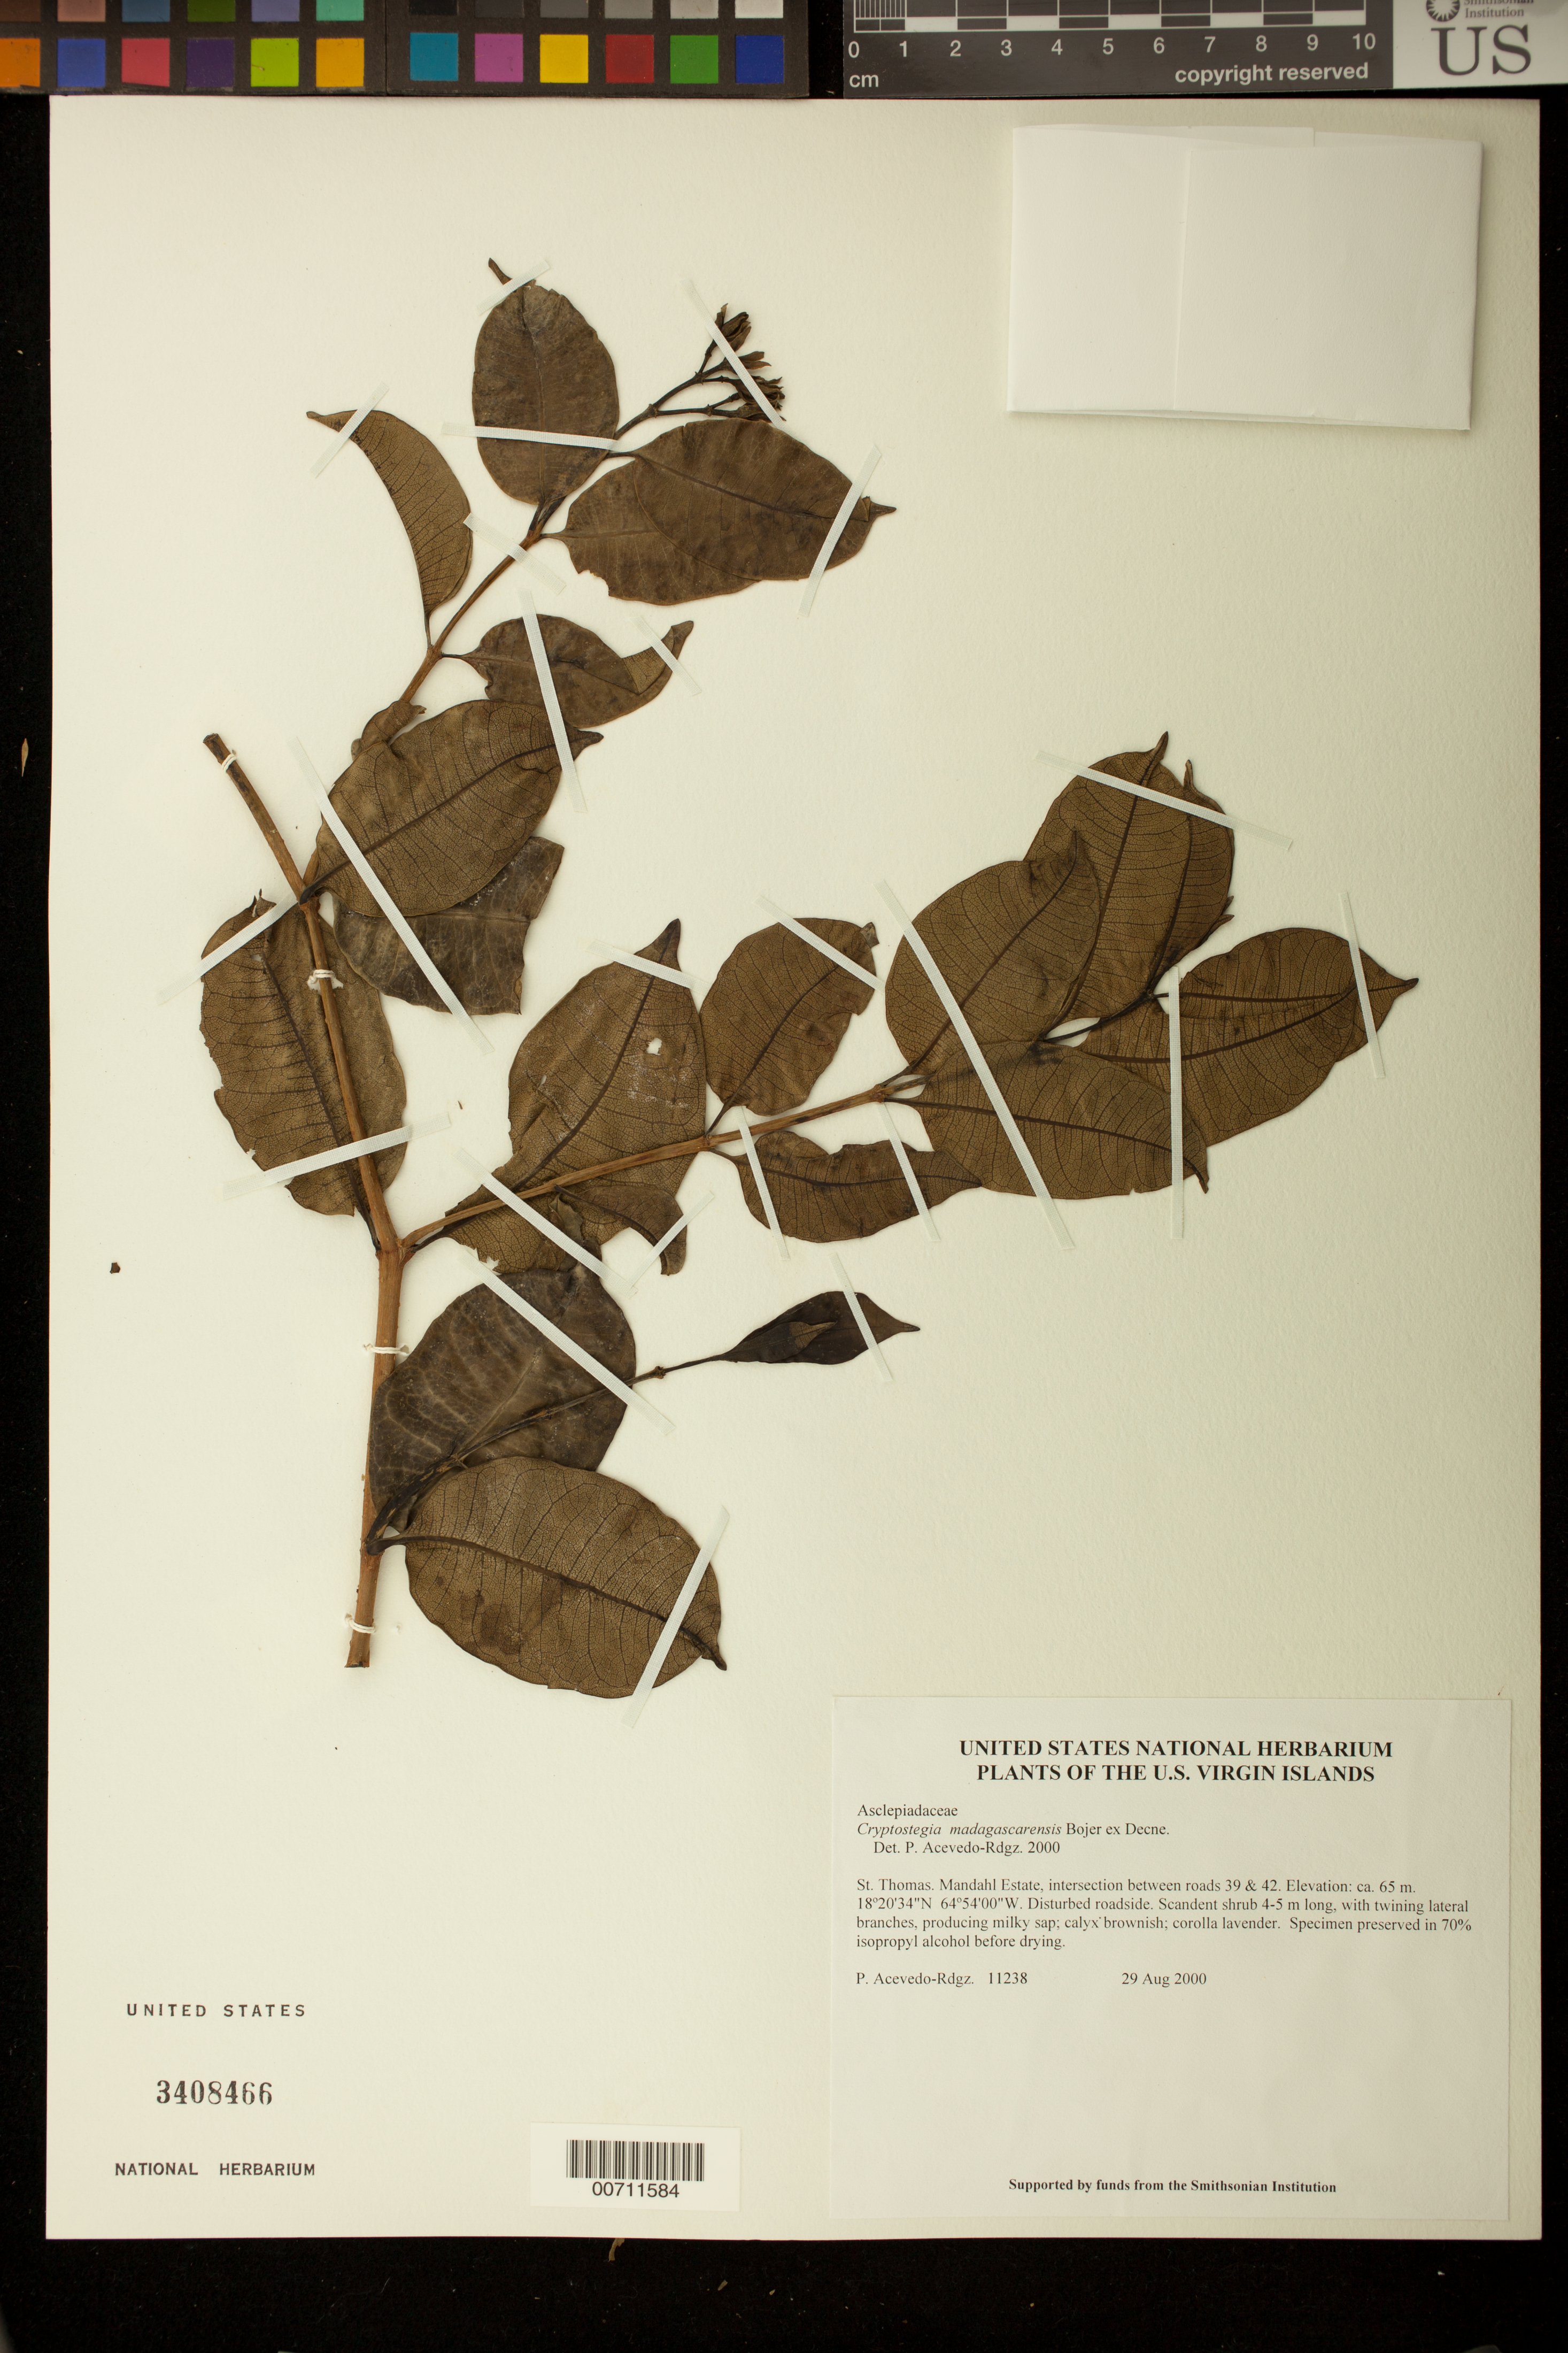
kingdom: Plantae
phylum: Tracheophyta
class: Magnoliopsida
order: Gentianales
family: Apocynaceae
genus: Cryptostegia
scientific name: Cryptostegia madagascariensis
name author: Bojer ex Decne.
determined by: Acevedo-Rodríguez, P., (BOT), Smithsonian Institution - National Museum of Natural History (UNITED STATES)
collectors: P. Acevedo-Rodr.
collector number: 11238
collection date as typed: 29 Aug 2000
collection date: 2000-08-29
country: U.S. Virgin Islands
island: St. Thomas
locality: Mandahl Estate, intersection between roads 39 & 42.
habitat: Disturbed roadside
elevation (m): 65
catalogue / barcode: US 3408466